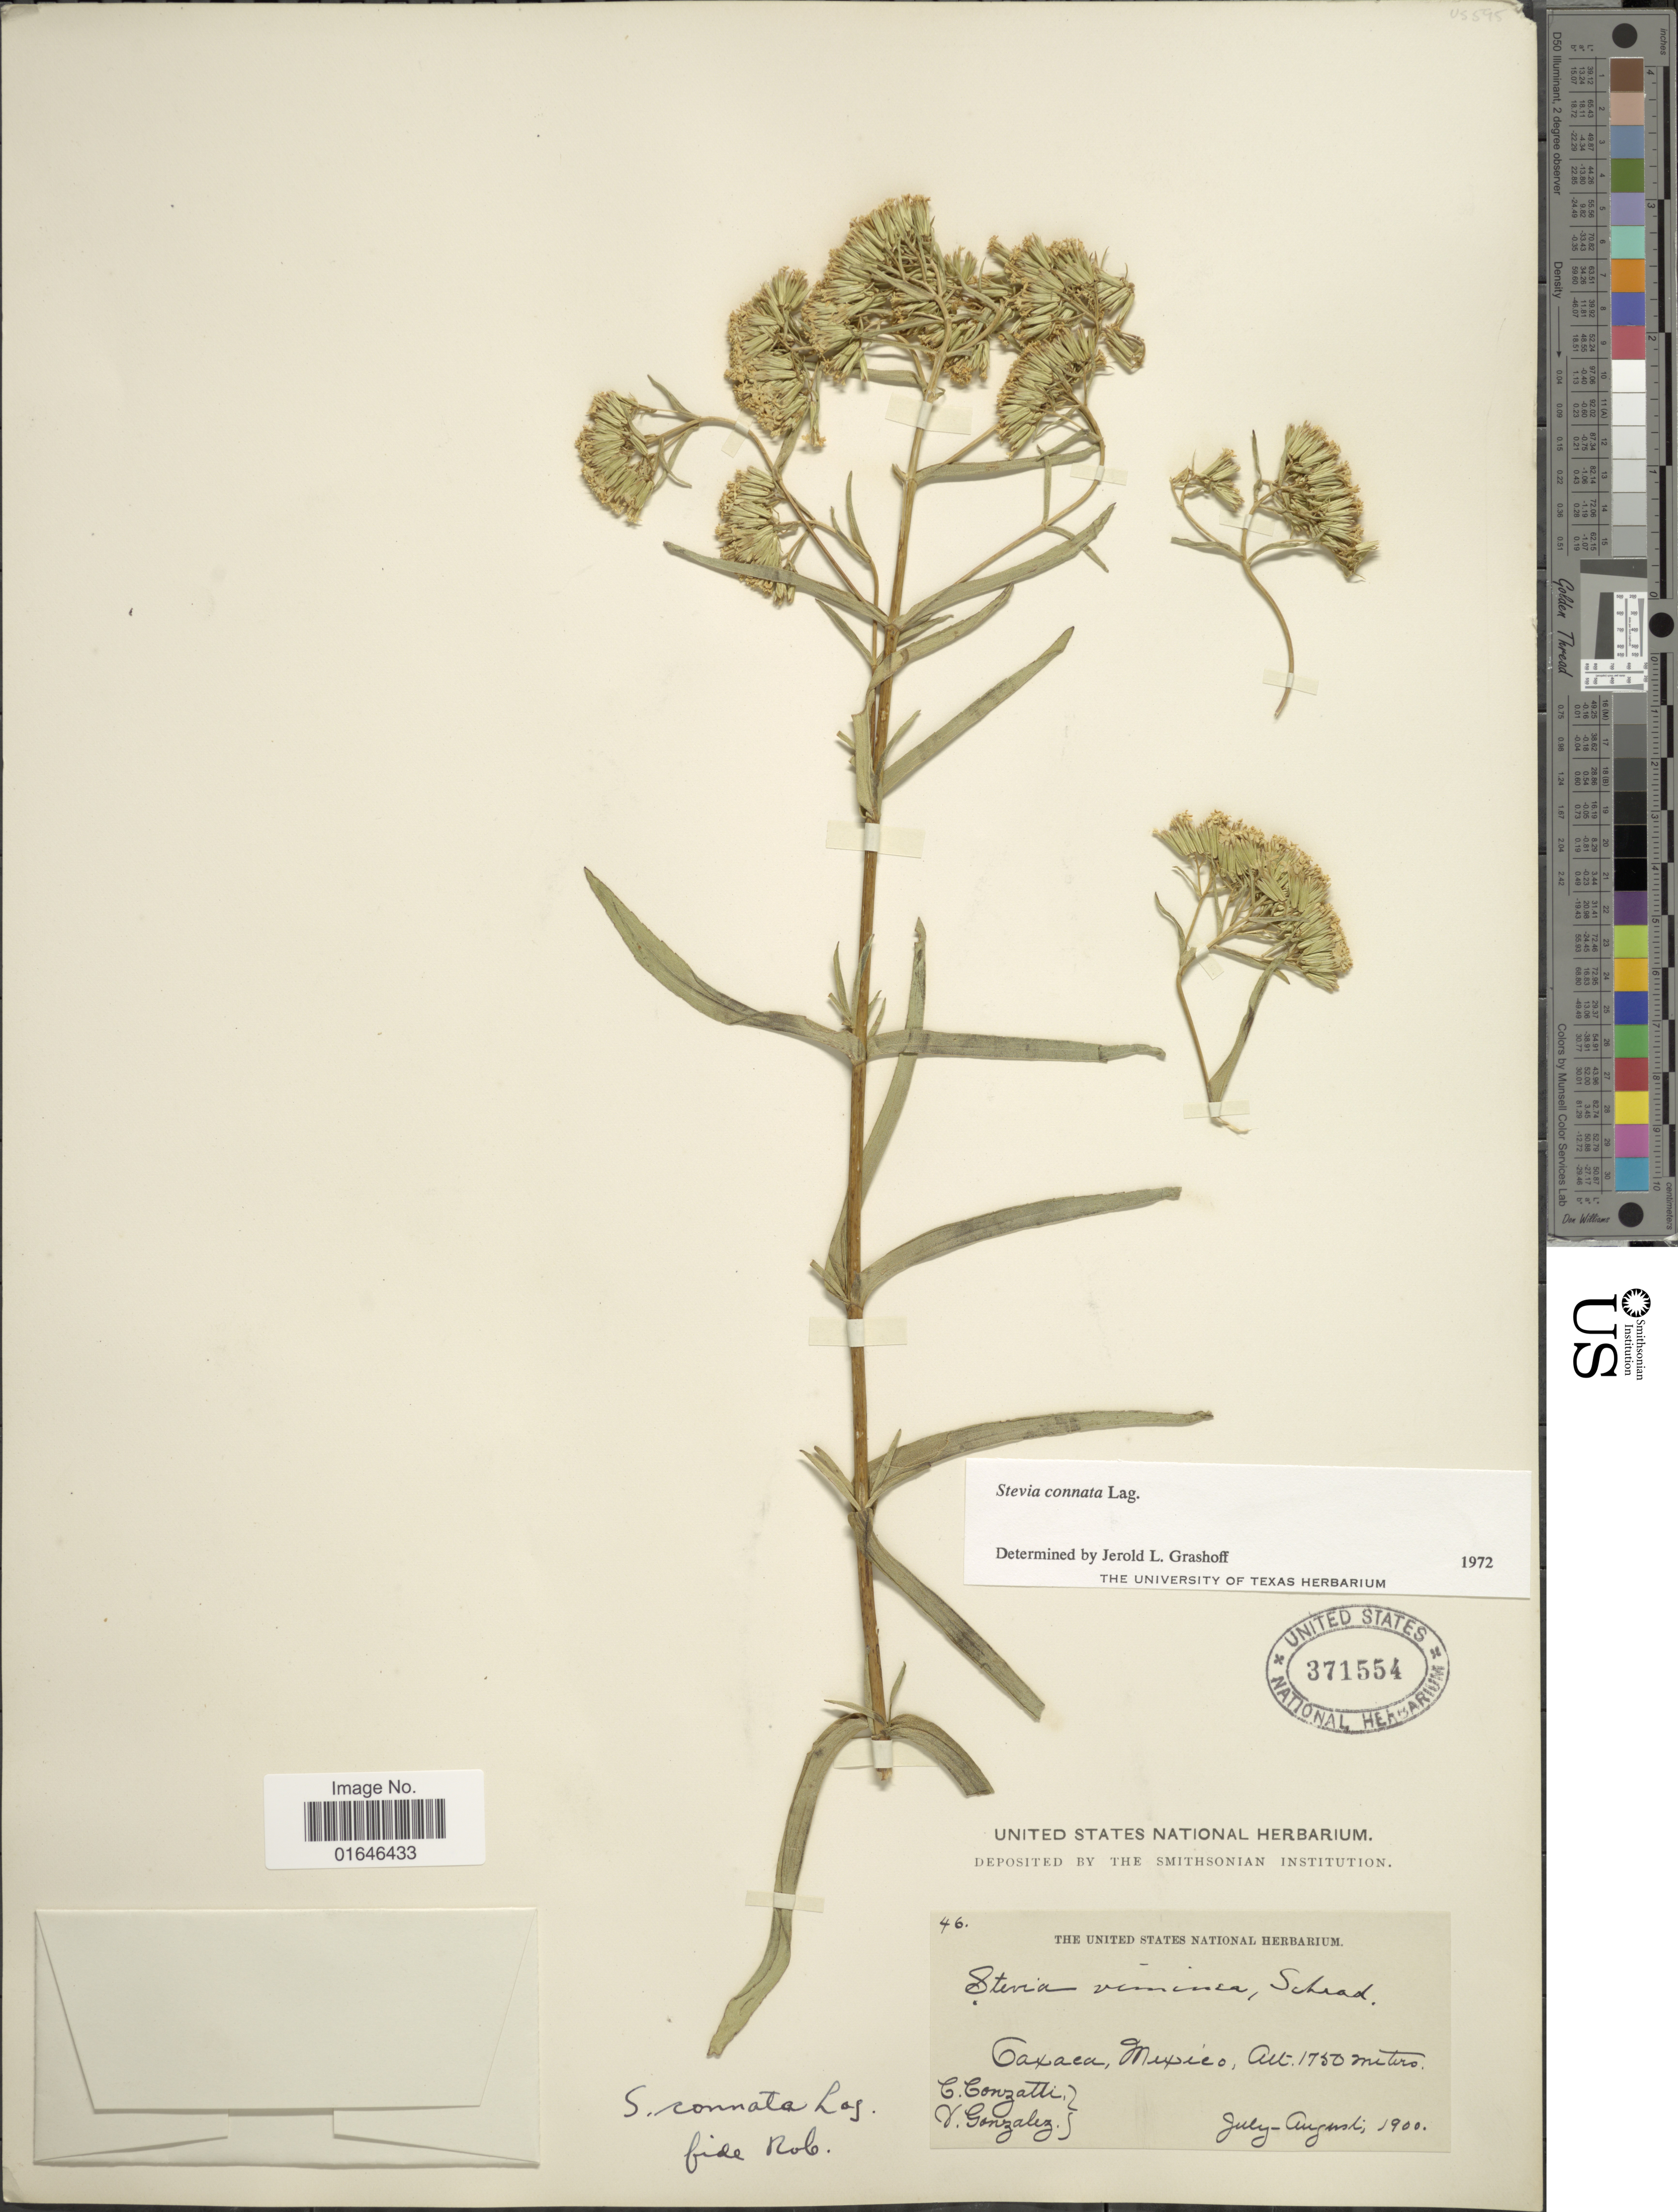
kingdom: Plantae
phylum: Tracheophyta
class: Magnoliopsida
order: Asterales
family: Asteraceae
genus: Stevia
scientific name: Stevia connata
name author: Lag.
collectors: C. Conzatti & V. Gonzalez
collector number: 46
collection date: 1900-07/1900-08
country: Mexico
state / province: Oaxaca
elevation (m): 1750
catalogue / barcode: US 371554